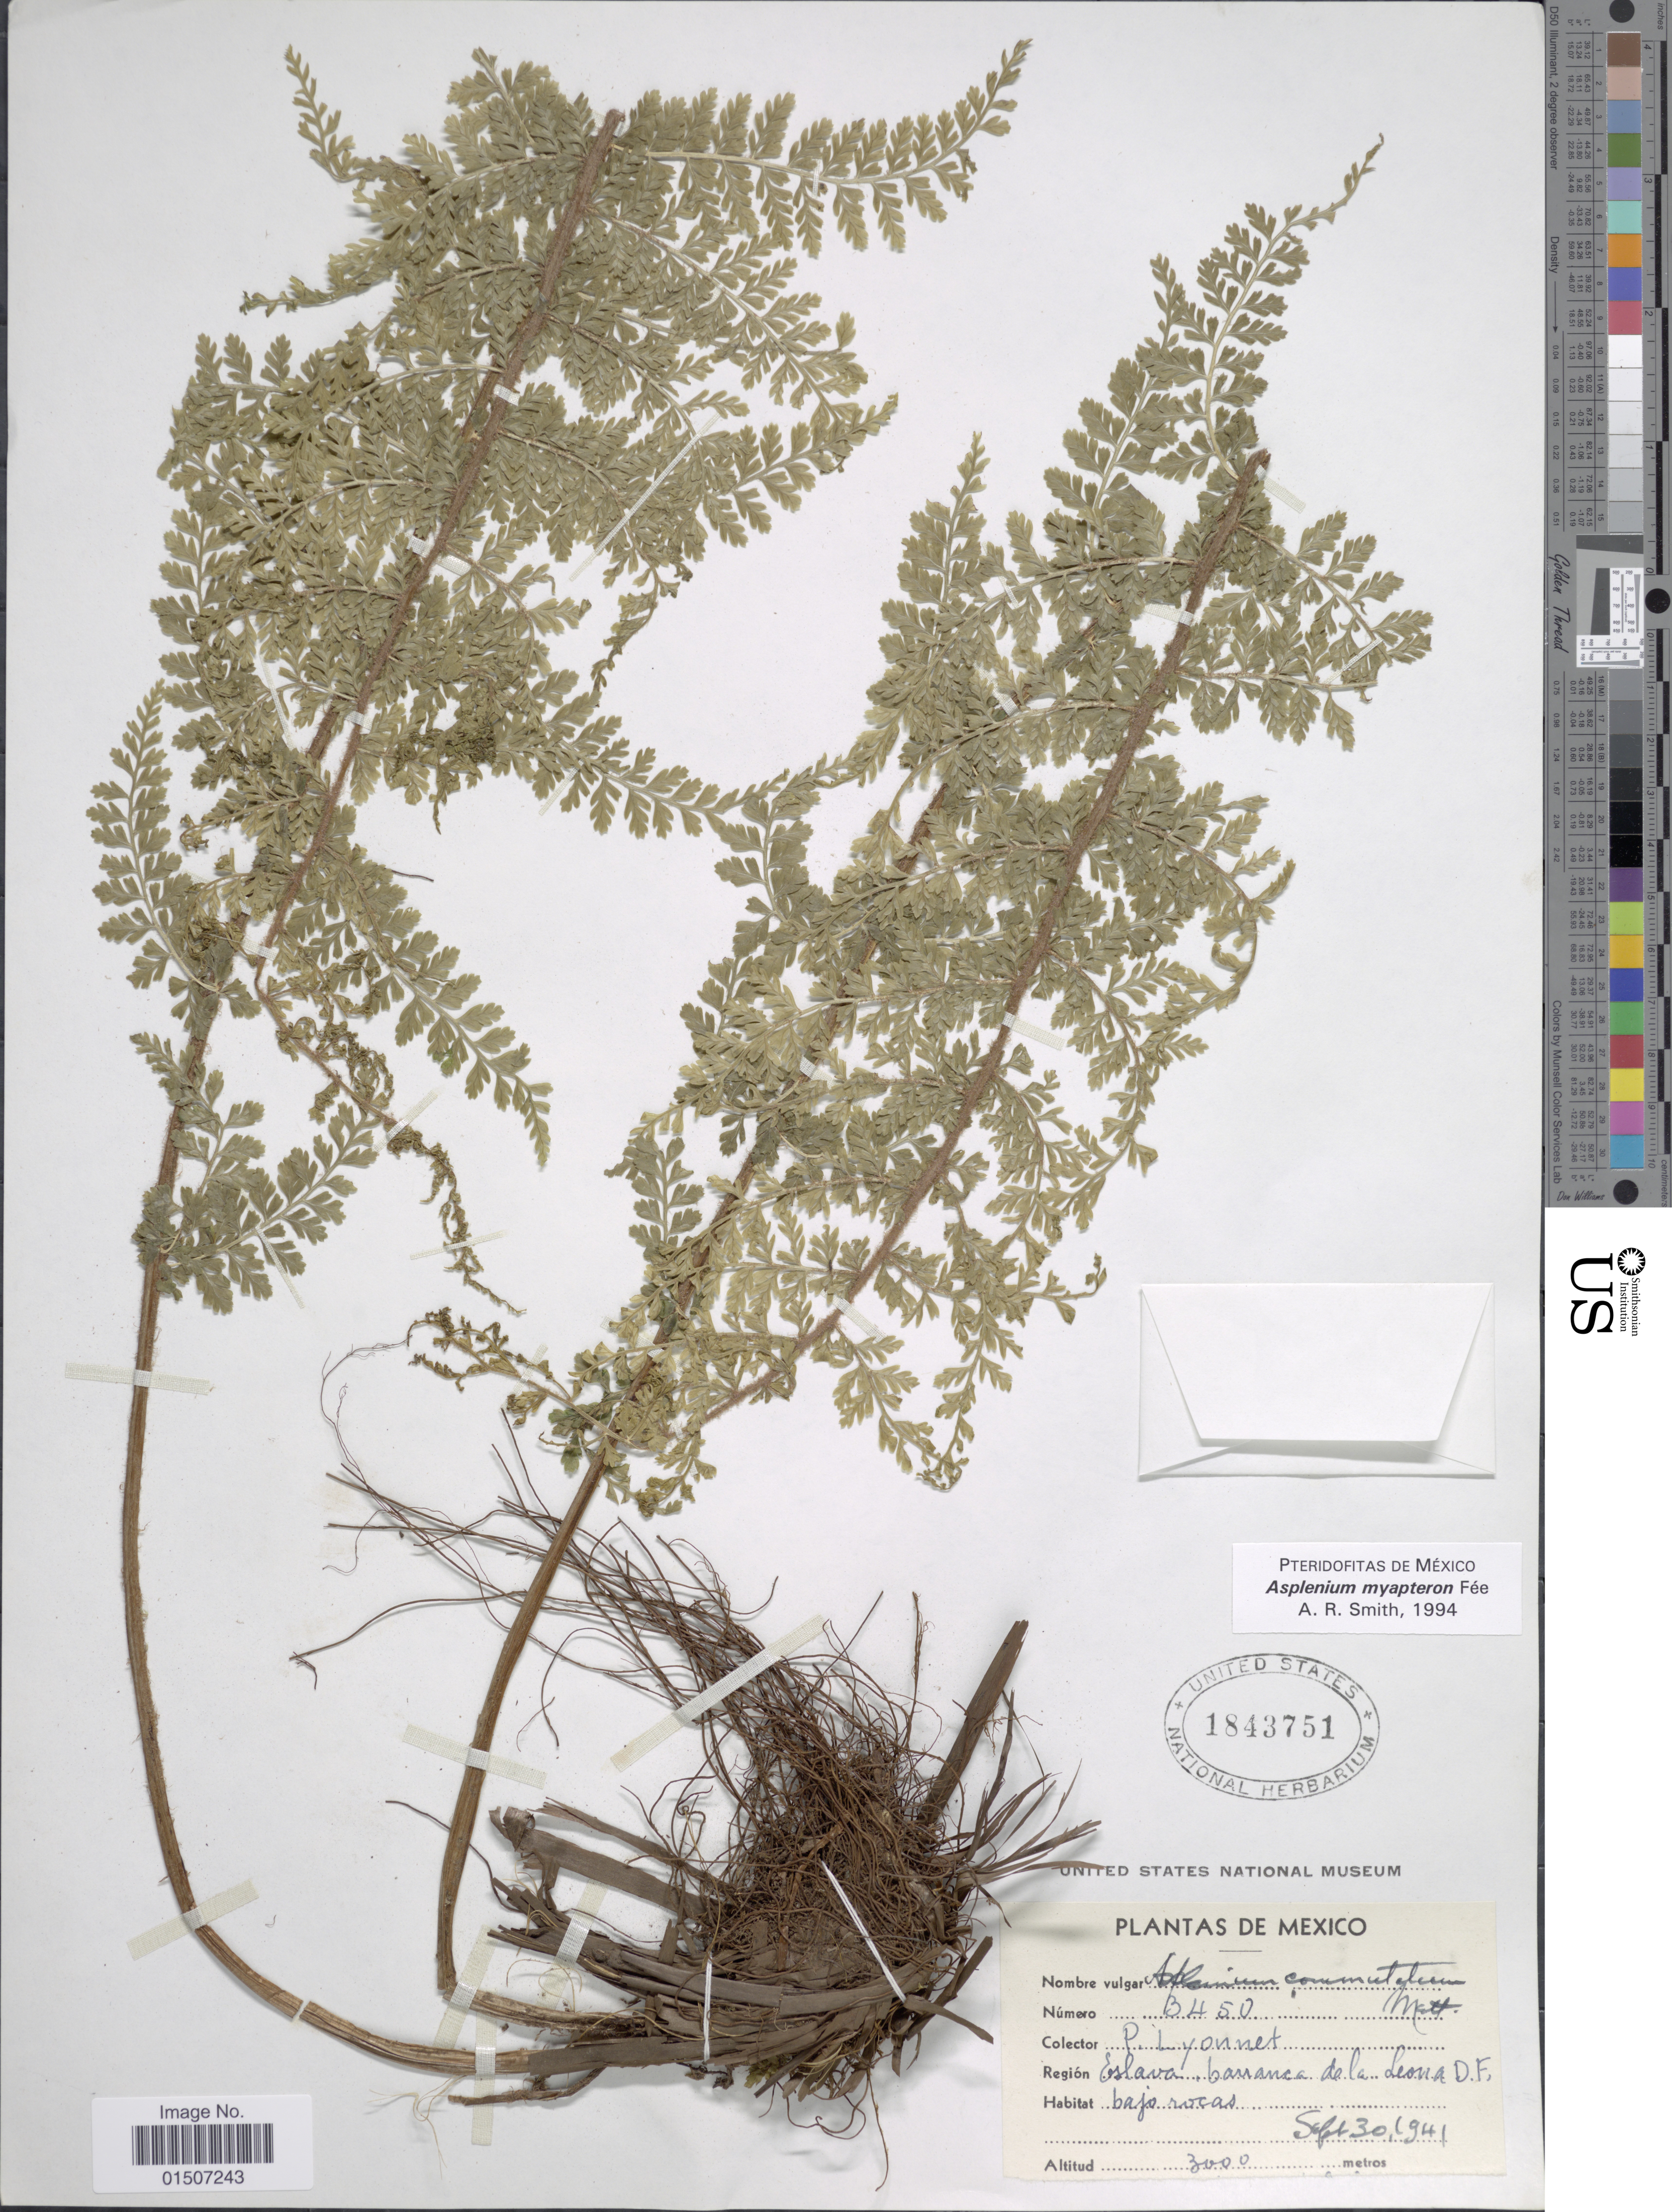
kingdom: Plantae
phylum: Tracheophyta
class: Polypodiopsida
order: Polypodiales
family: Aspleniaceae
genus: Asplenium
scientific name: Asplenium myapteron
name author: Fée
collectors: P. Lyonnet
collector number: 3450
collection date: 1941-09-30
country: Mexico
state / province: Distrito Federal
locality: Eslava, barranca de la Leona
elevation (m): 3000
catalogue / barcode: US 1843751